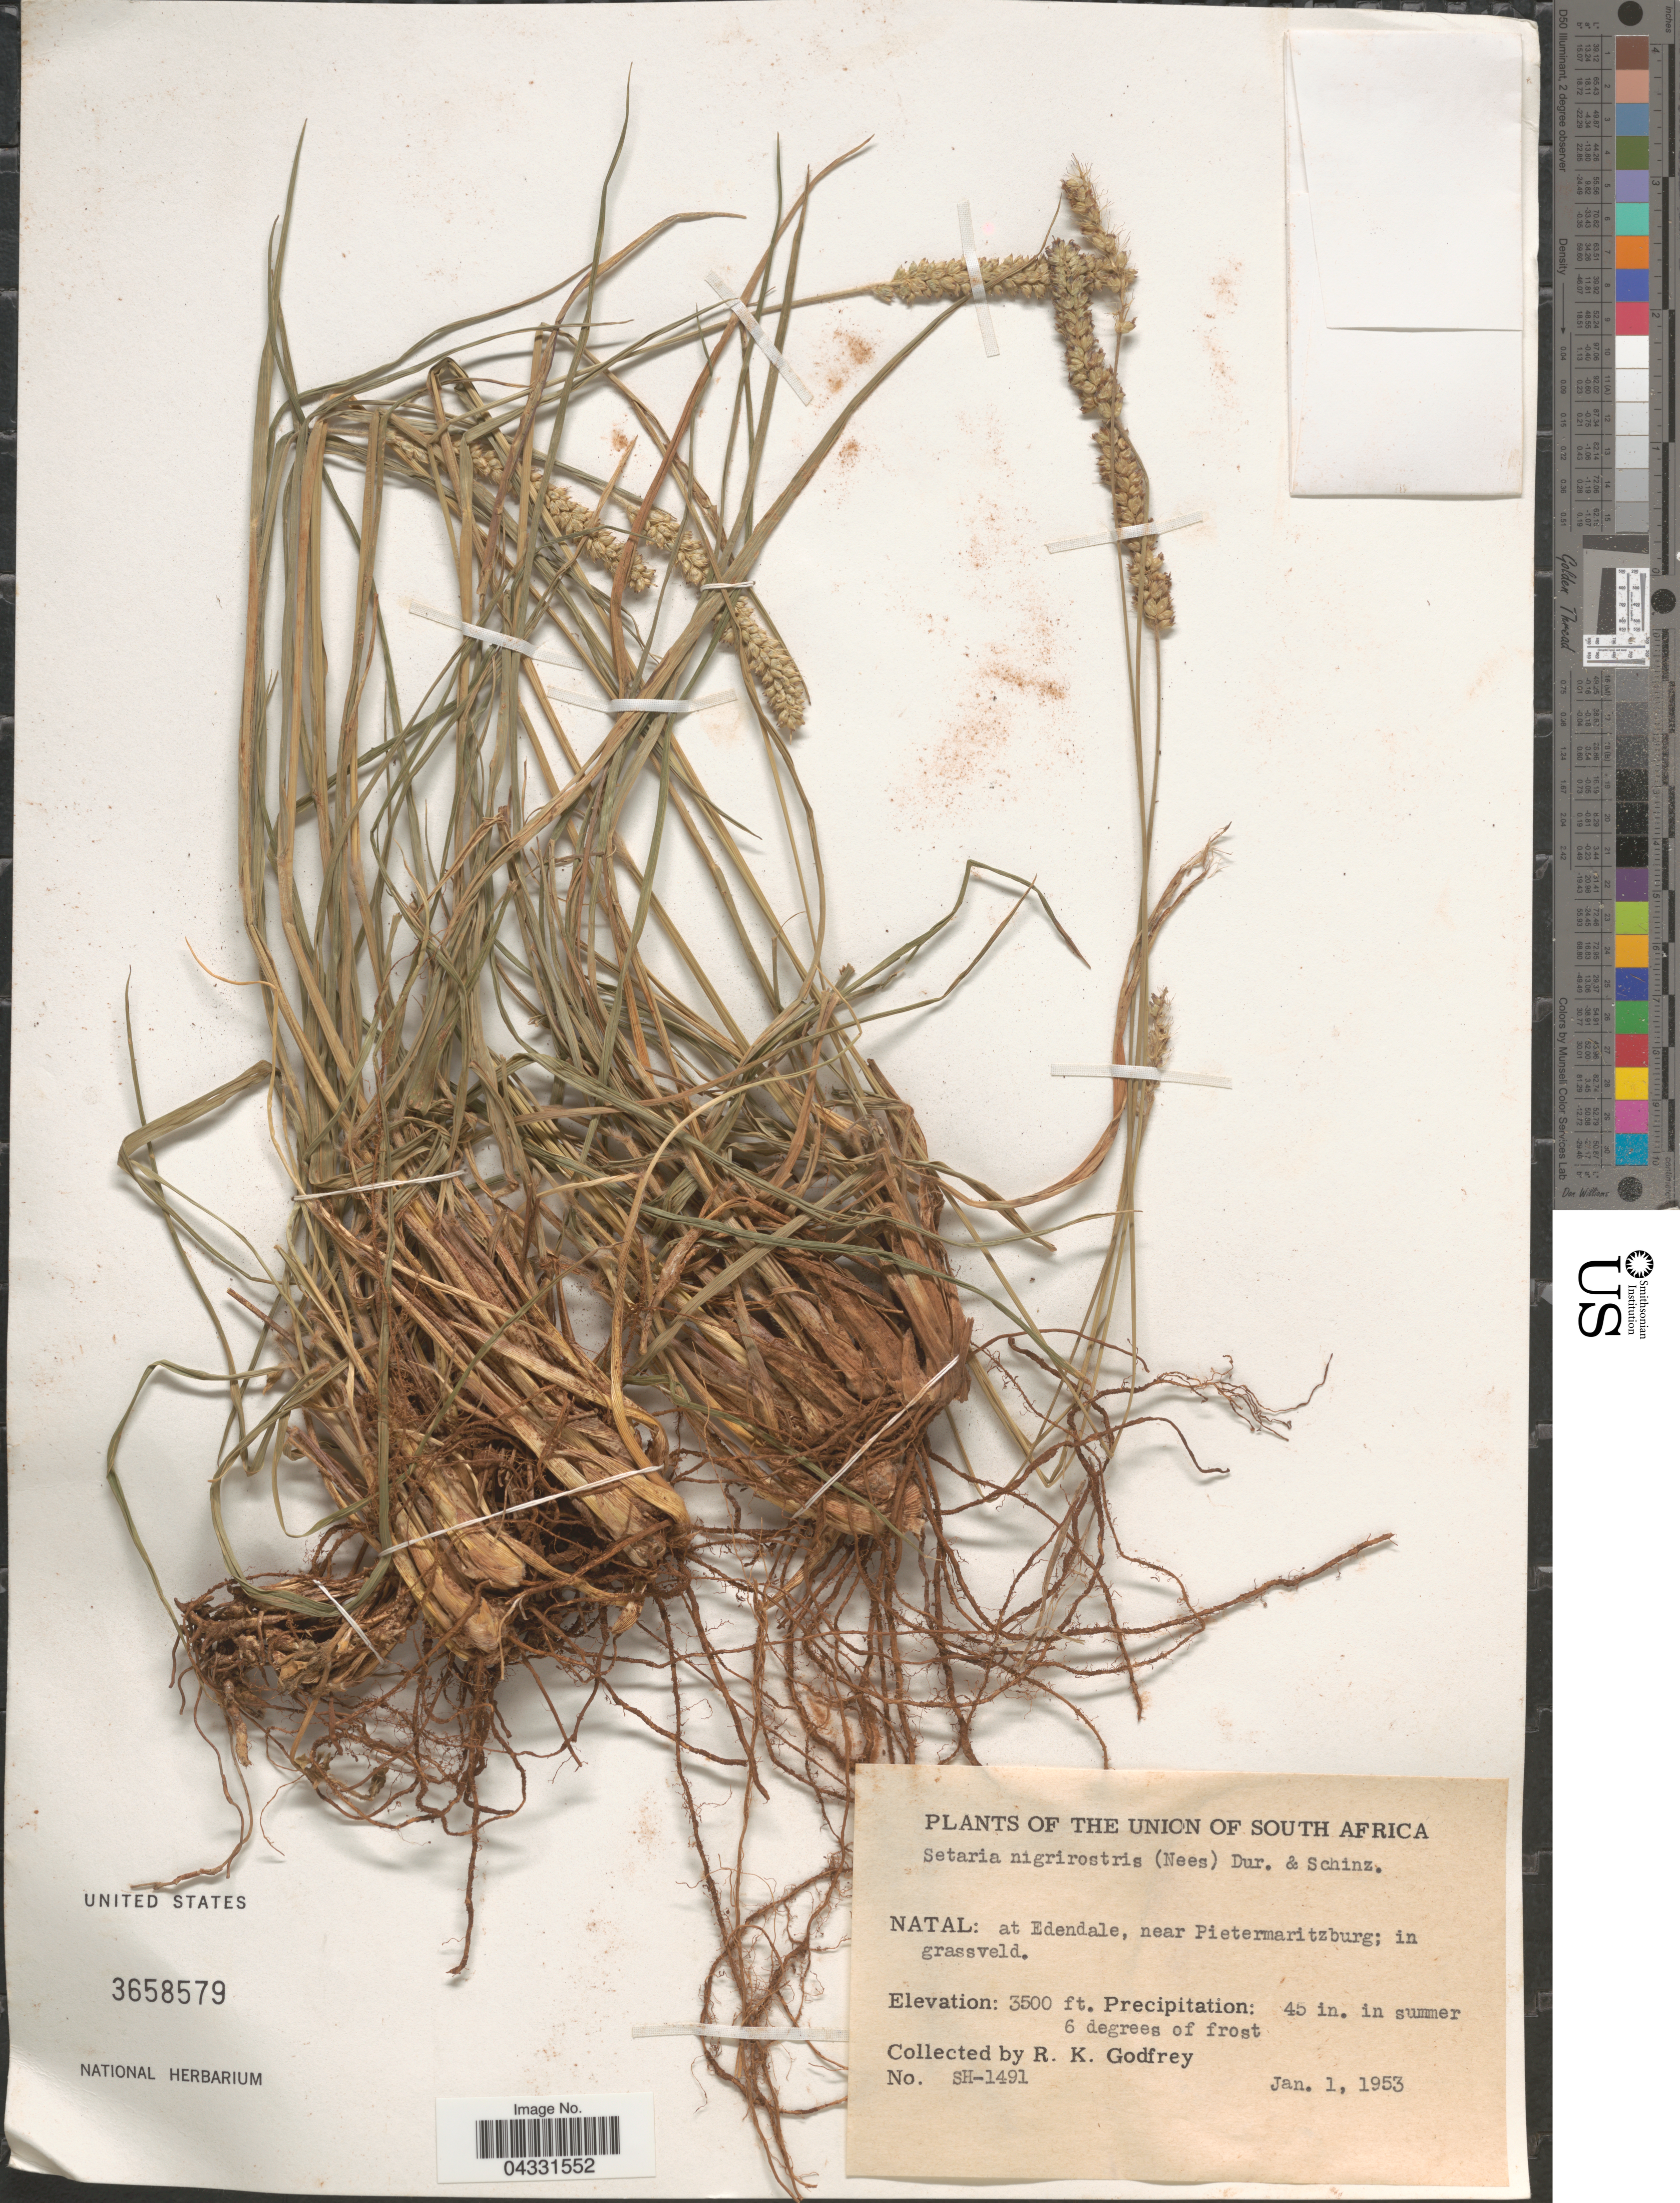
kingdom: Plantae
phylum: Tracheophyta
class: Liliopsida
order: Poales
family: Poaceae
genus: Setaria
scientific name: Setaria nigrirostris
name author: (Nees) Durand & Schinz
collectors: R. K. Godfrey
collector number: SH-1491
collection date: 1953-01-01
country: South Africa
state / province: KwaZulu-Natal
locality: Union of South Africa. Natal: at Edendale, near Pietermaritzburg; in grassveld.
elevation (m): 1067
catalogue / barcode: US 3658579